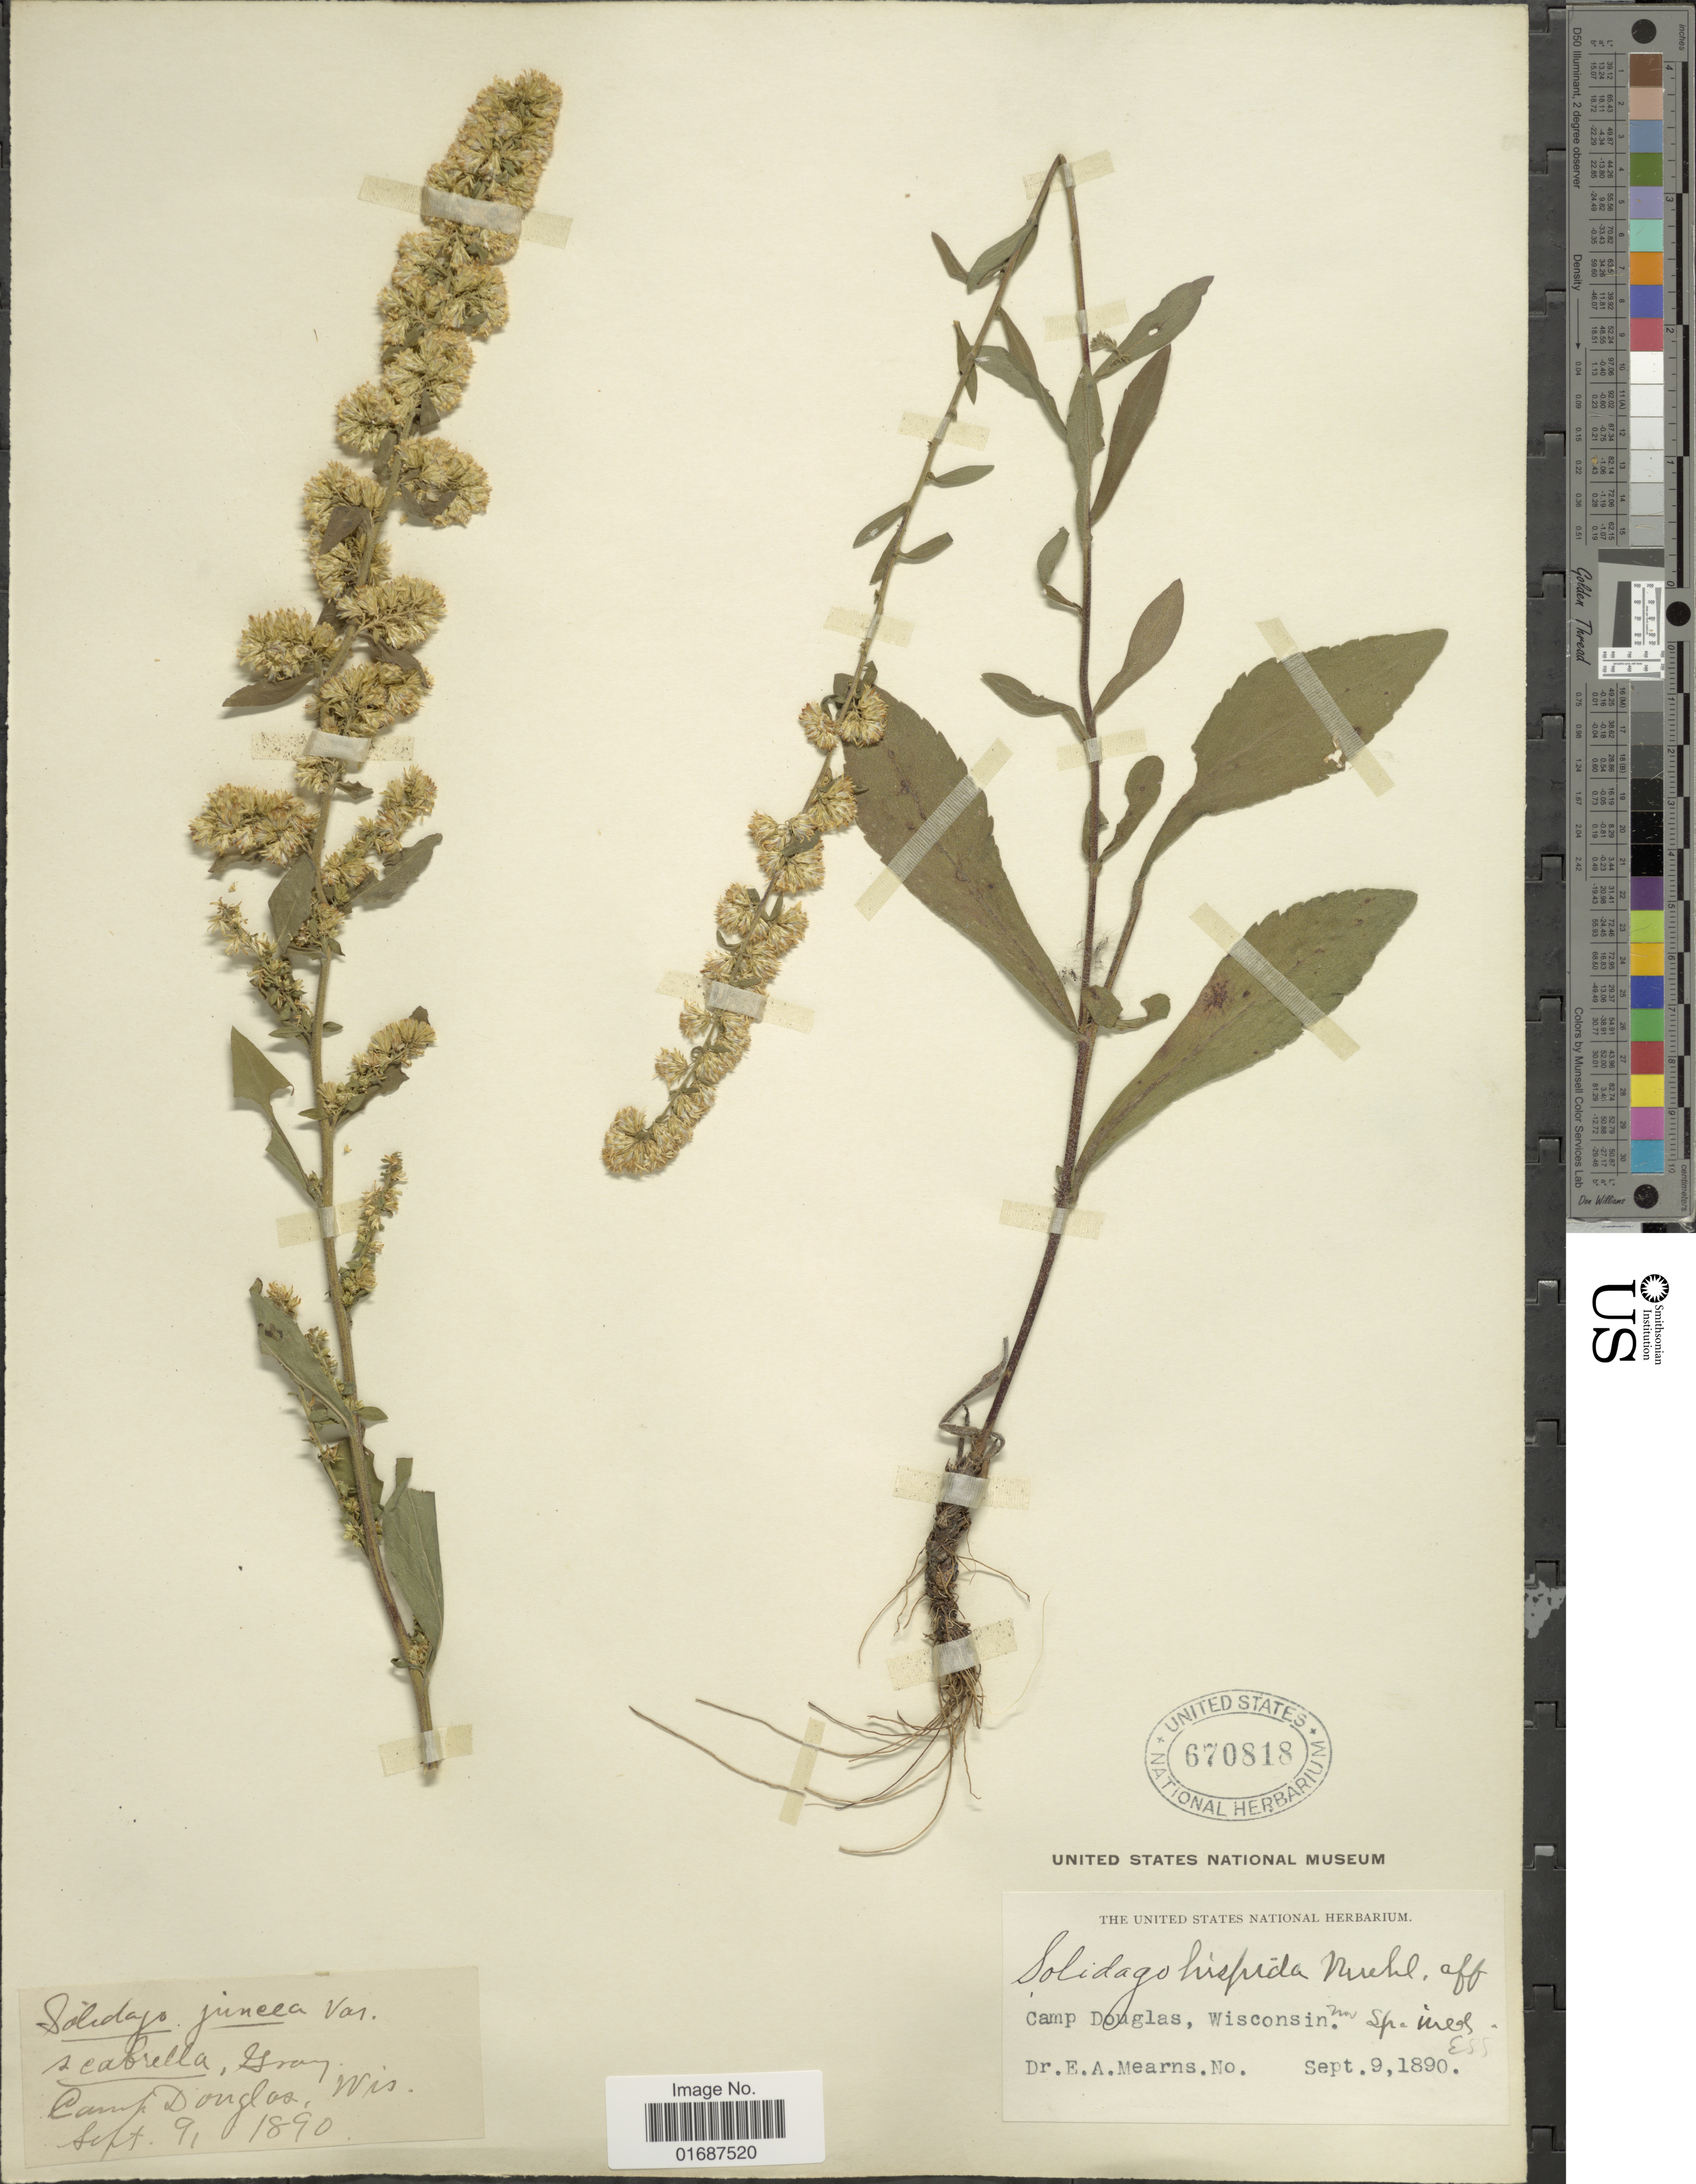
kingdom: Plantae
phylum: Tracheophyta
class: Magnoliopsida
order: Asterales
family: Asteraceae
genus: Solidago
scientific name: Solidago hispida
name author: Muhl. ex Willd.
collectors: E. A. Mearns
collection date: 1890-09-09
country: United States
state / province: Wisconsin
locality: Camp Douglas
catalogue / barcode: US 670818